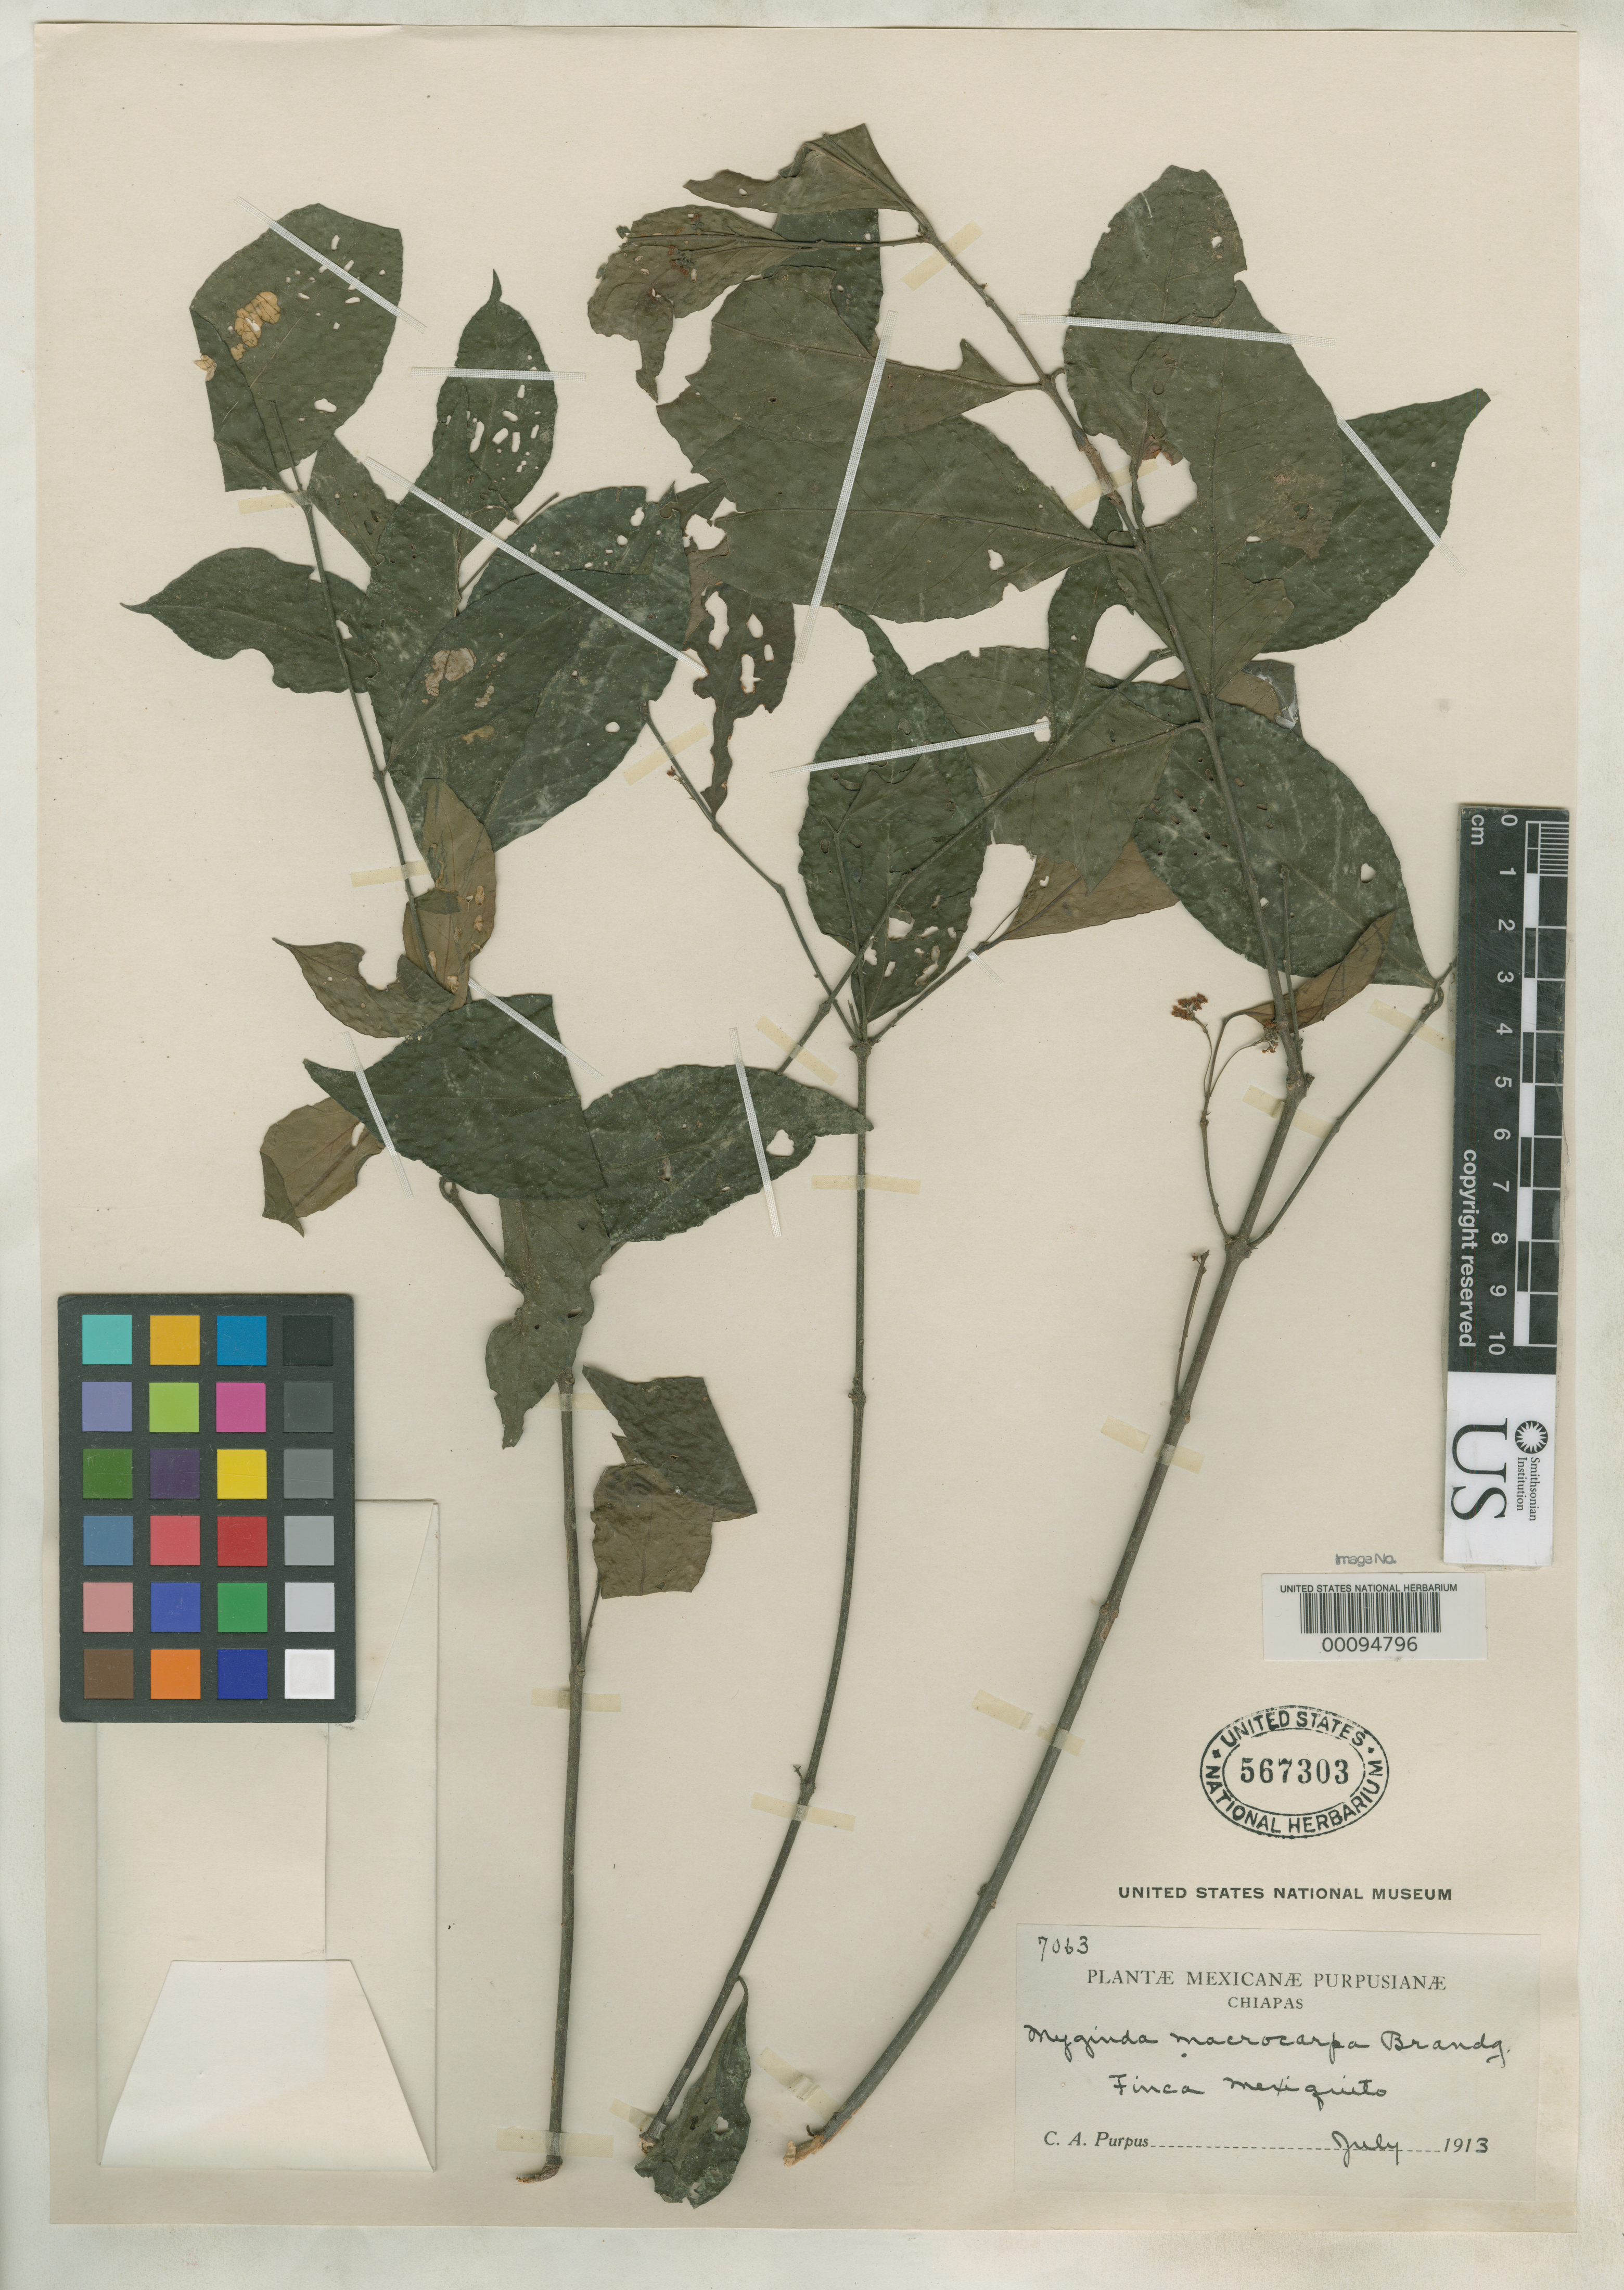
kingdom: Plantae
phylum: Tracheophyta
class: Magnoliopsida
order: Celastrales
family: Celastraceae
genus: Myginda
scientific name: Myginda macrocarpa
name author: Brandegee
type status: Isotype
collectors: C. A. Purpus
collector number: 7063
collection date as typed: Jul 1913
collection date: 1913-07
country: Mexico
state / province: Chiapas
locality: Finca Mexiquito.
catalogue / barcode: US 567303